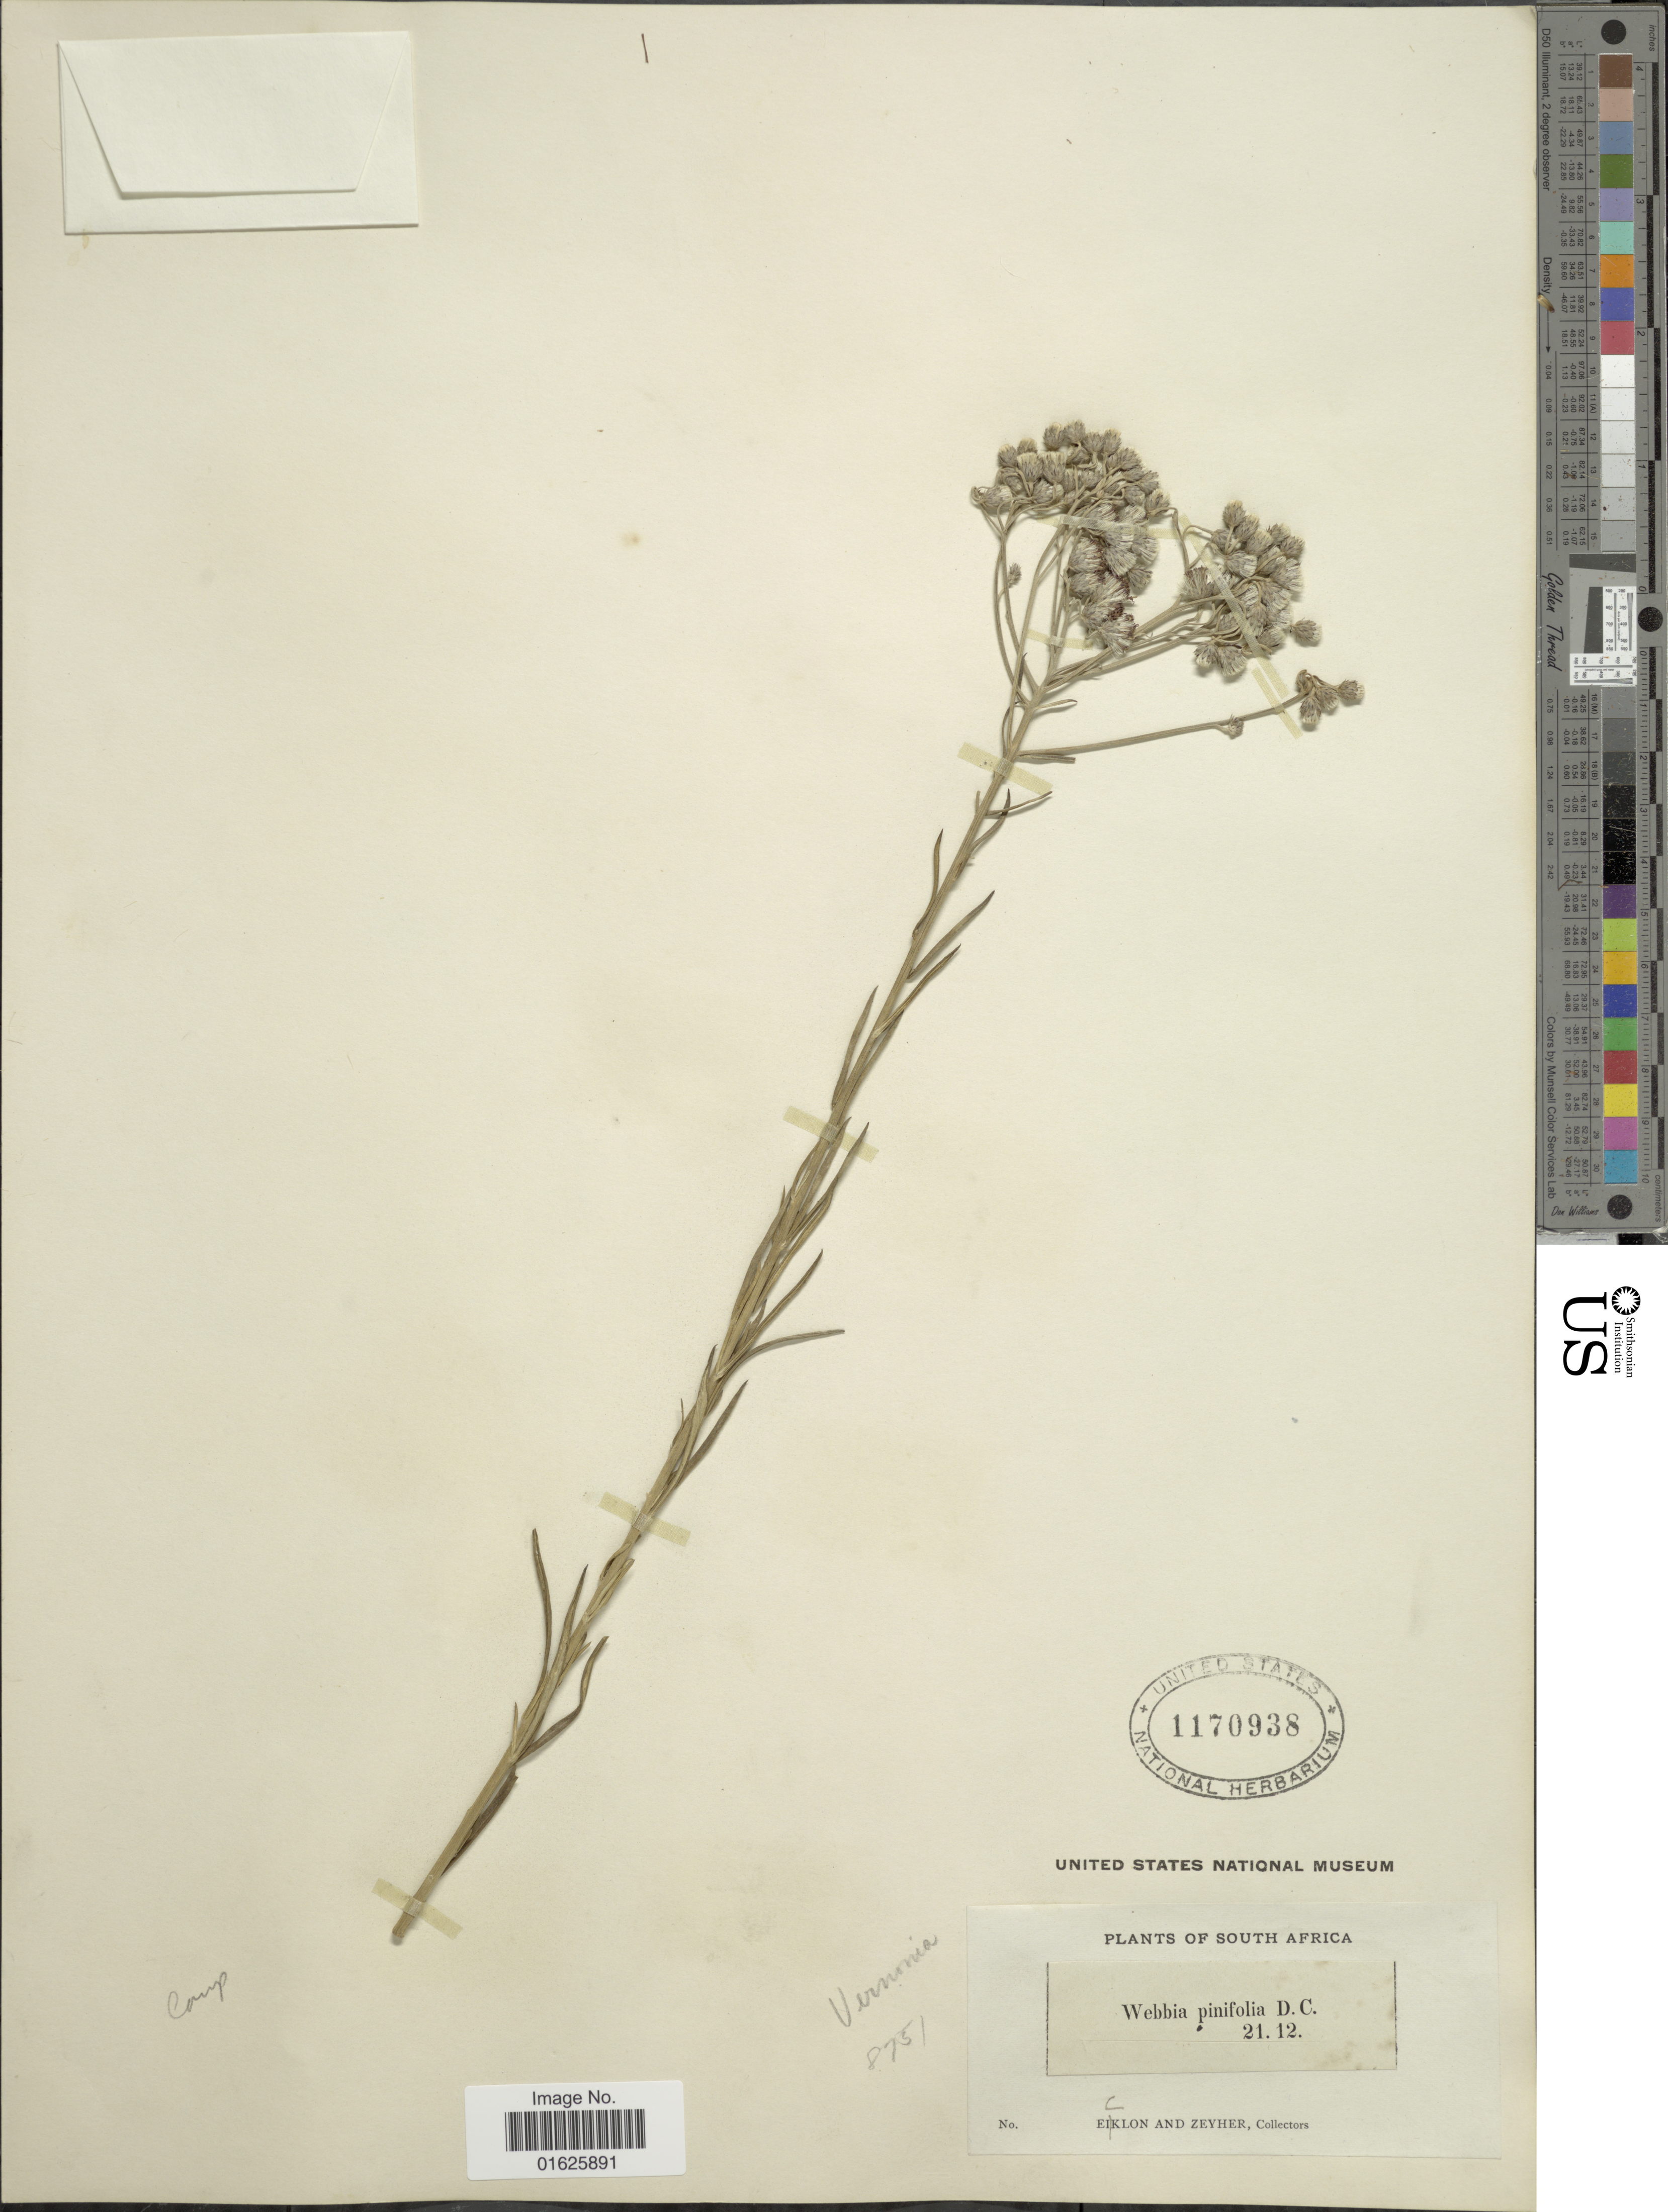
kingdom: Plantae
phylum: Tracheophyta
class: Magnoliopsida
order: Asterales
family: Asteraceae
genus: Hilliardiella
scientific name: Hilliardiella pinifolia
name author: (Less.) H. Rob.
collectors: -. Ecklon & -. Zeyher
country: South Africa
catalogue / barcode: US 1170938